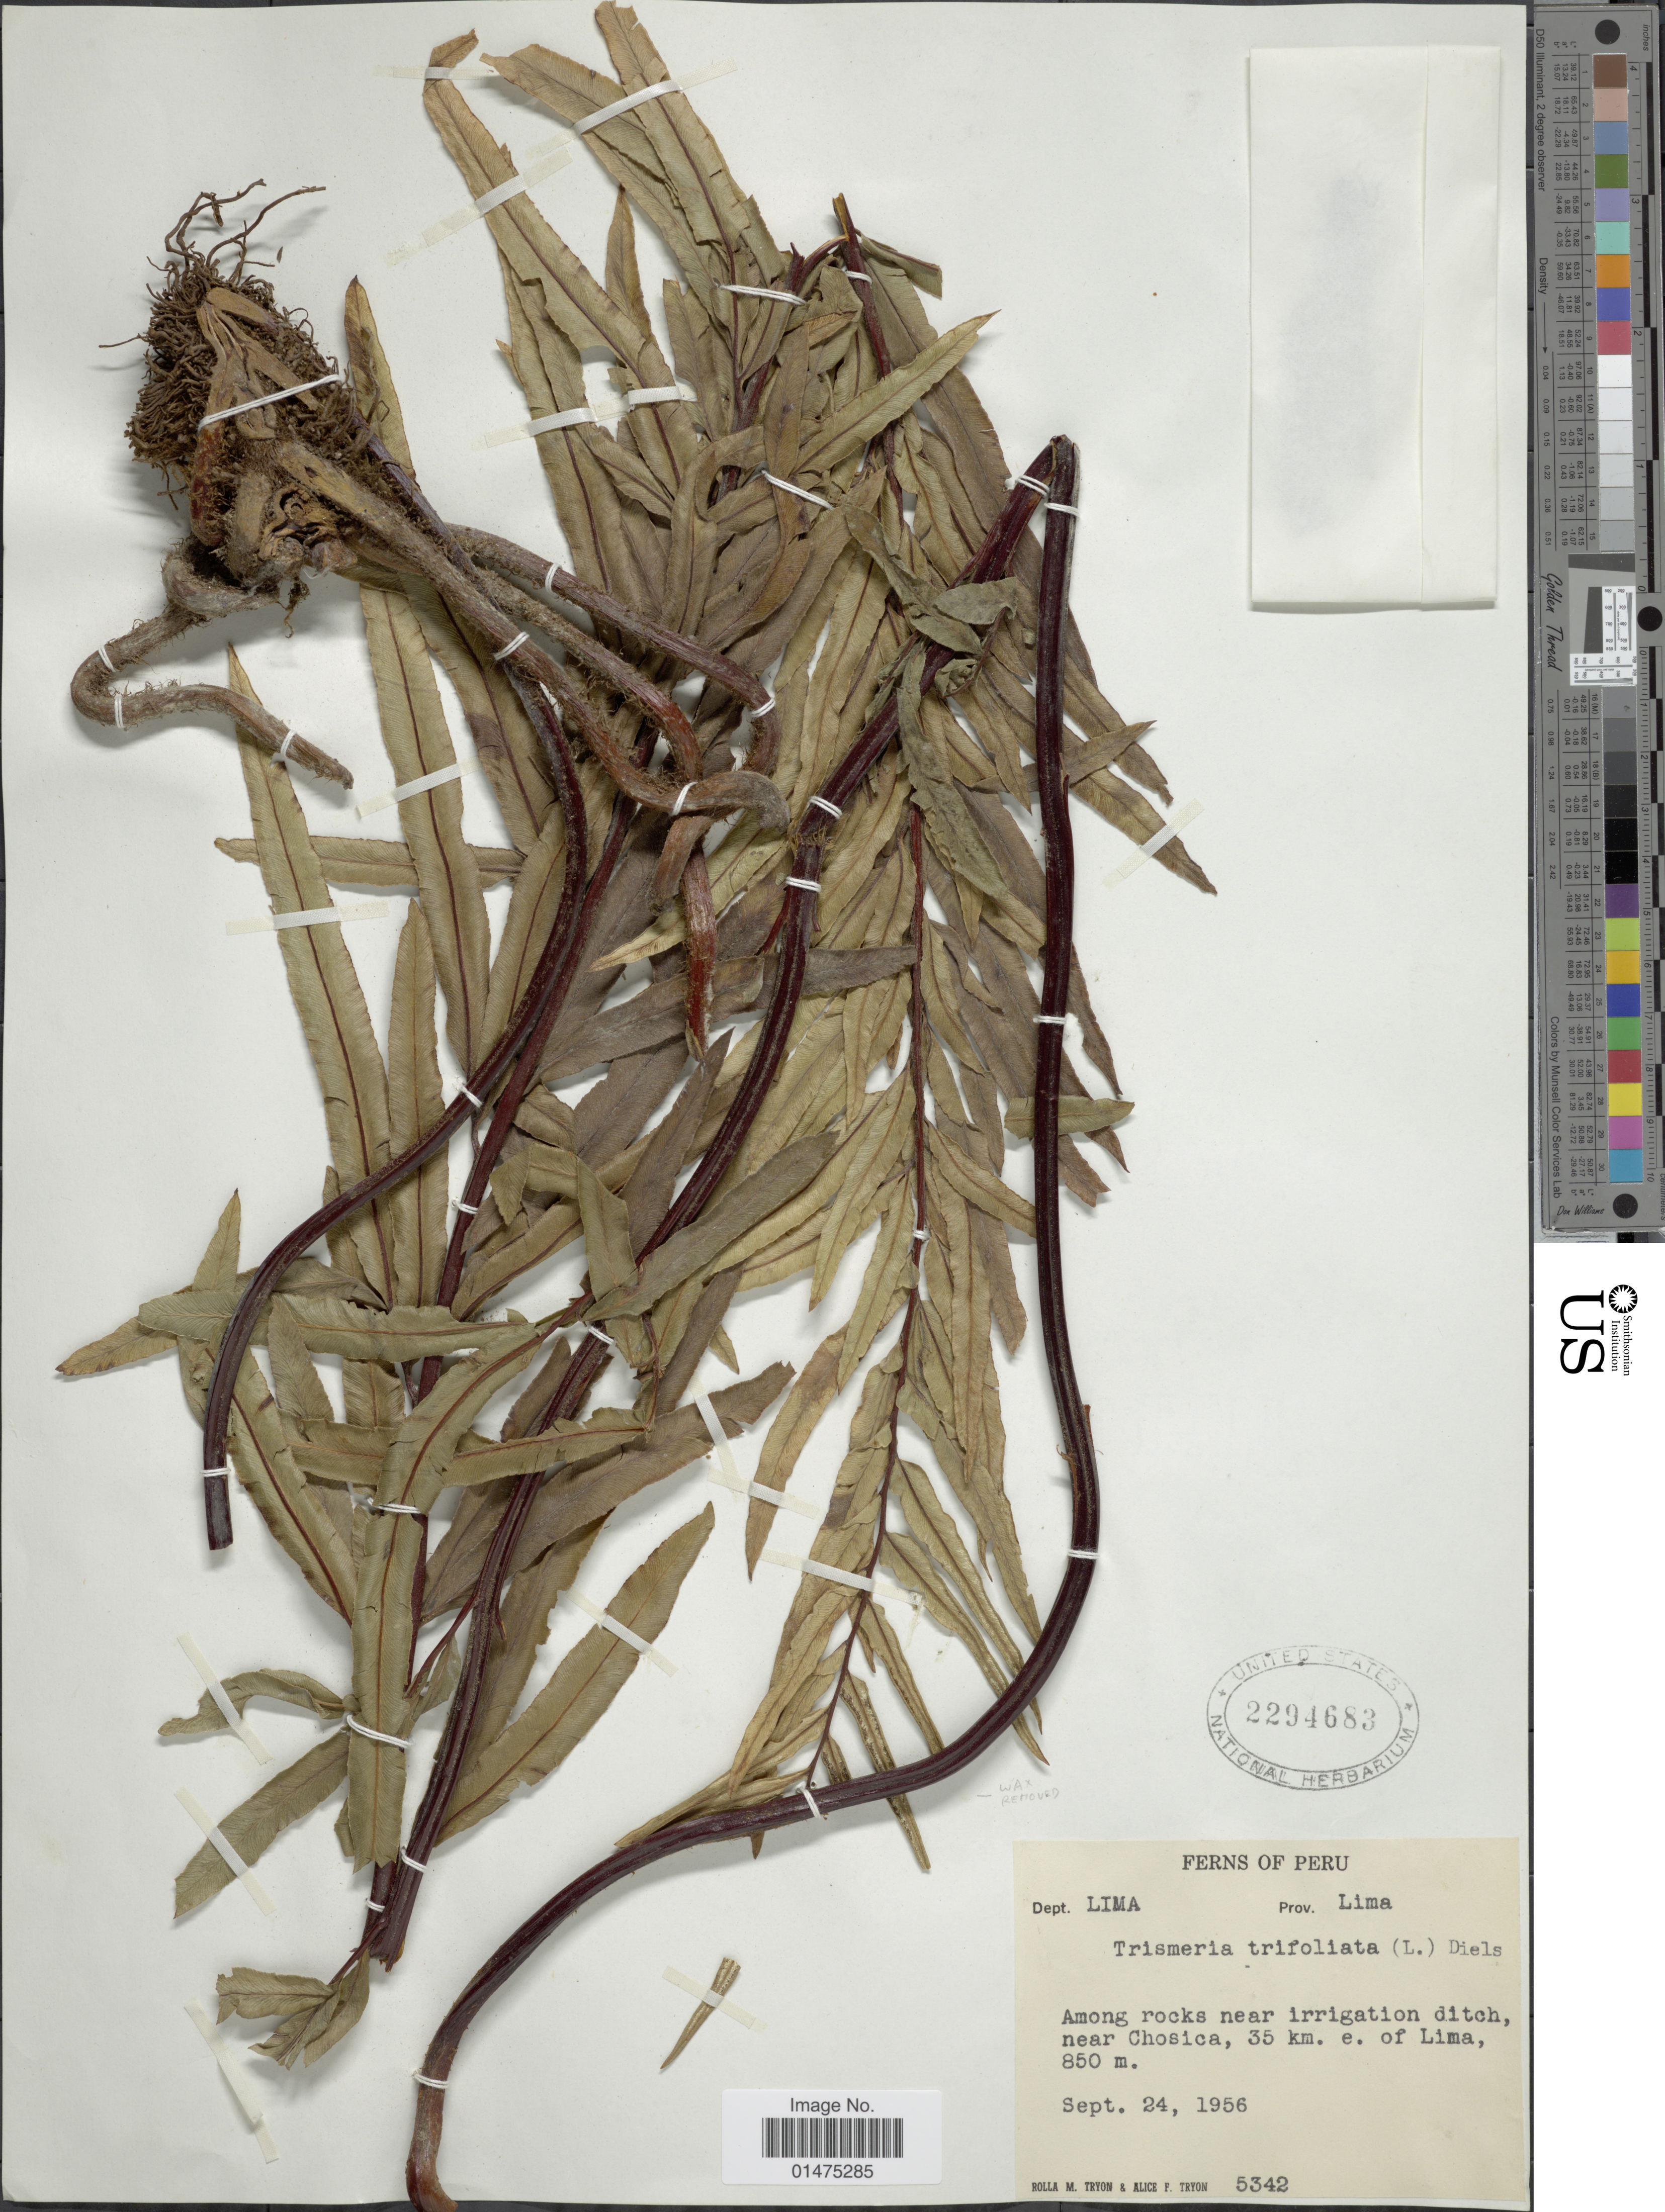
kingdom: Plantae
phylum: Tracheophyta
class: Polypodiopsida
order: Polypodiales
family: Pteridaceae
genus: Pityrogramma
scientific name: Pityrogramma trifoliata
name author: (L.) R.M. Tryon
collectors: R. M. Tryon & A. F. Tryon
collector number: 5342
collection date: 1956-09-24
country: Peru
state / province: Lima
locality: Dept. Lima, Among rocks near irrigation ditch, near Chosica, 35 km. e. of Lima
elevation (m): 850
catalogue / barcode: US 2294683